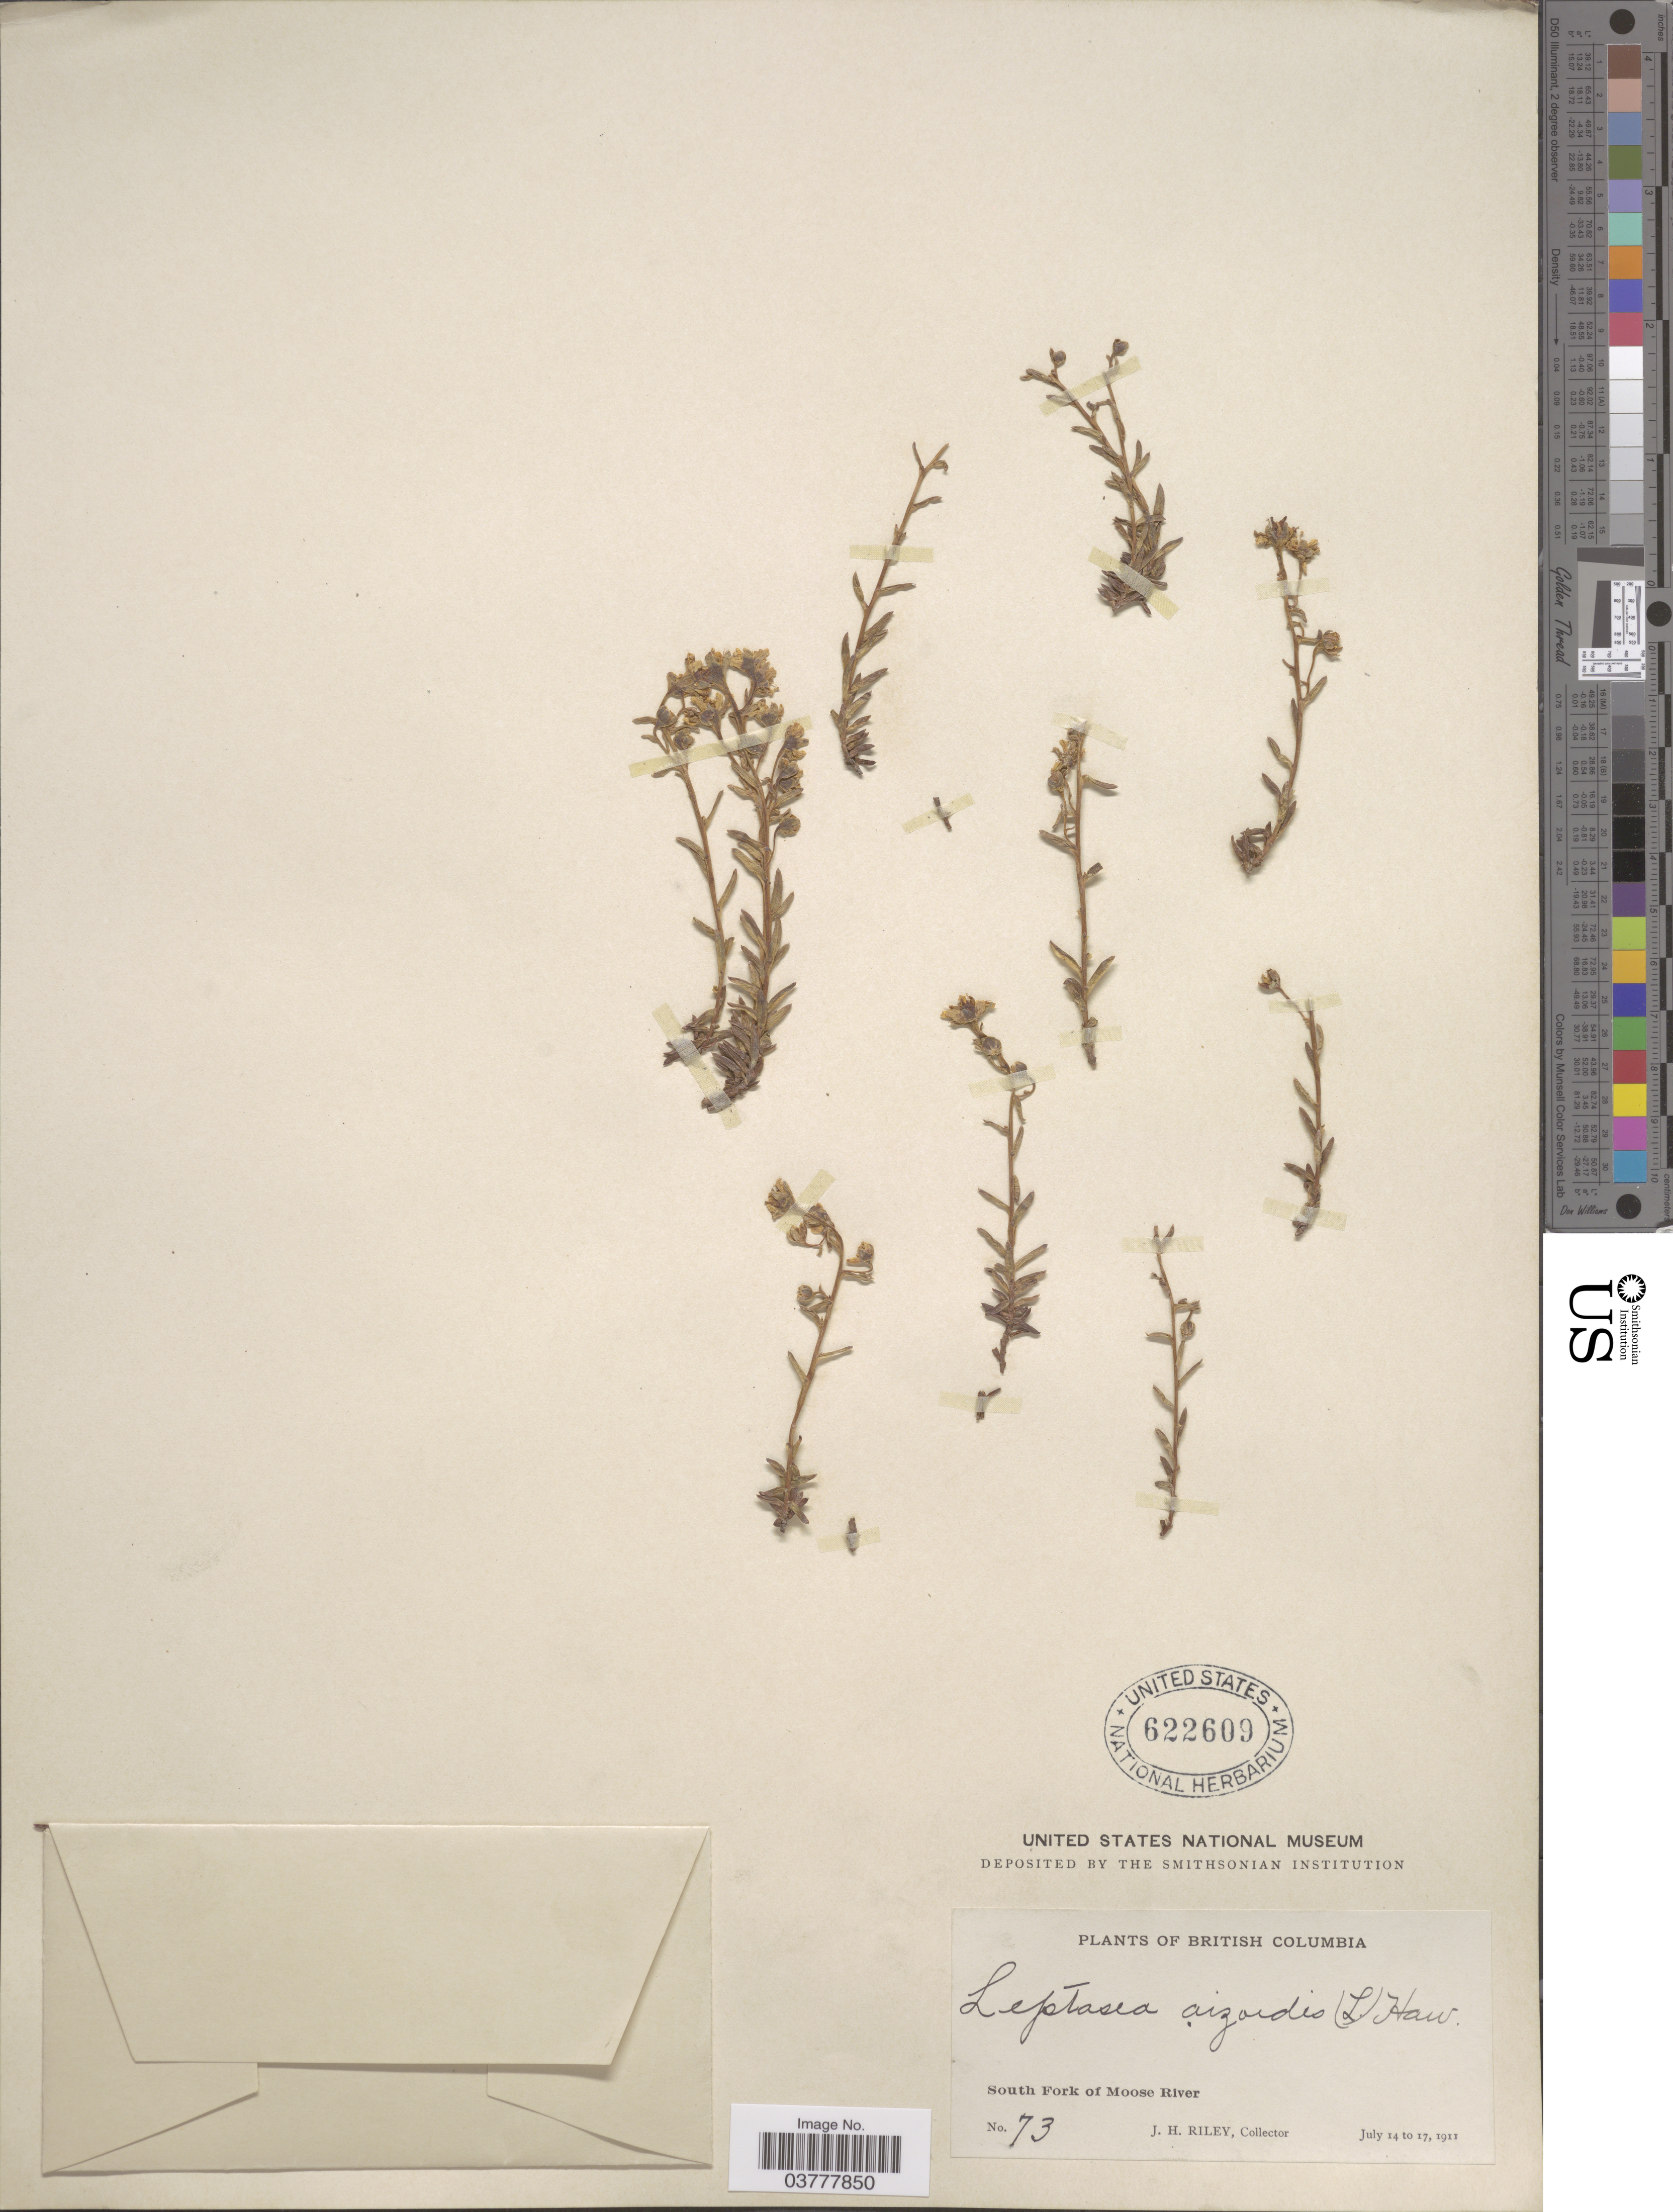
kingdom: Plantae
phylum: Tracheophyta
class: Magnoliopsida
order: Saxifragales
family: Saxifragaceae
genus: Saxifraga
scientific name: Saxifraga aizoides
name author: L.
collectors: J. H. Riley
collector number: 73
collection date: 1911-07-14/1911-07-17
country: Canada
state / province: British Columbia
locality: South Fork of Moose River.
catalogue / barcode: US 622609